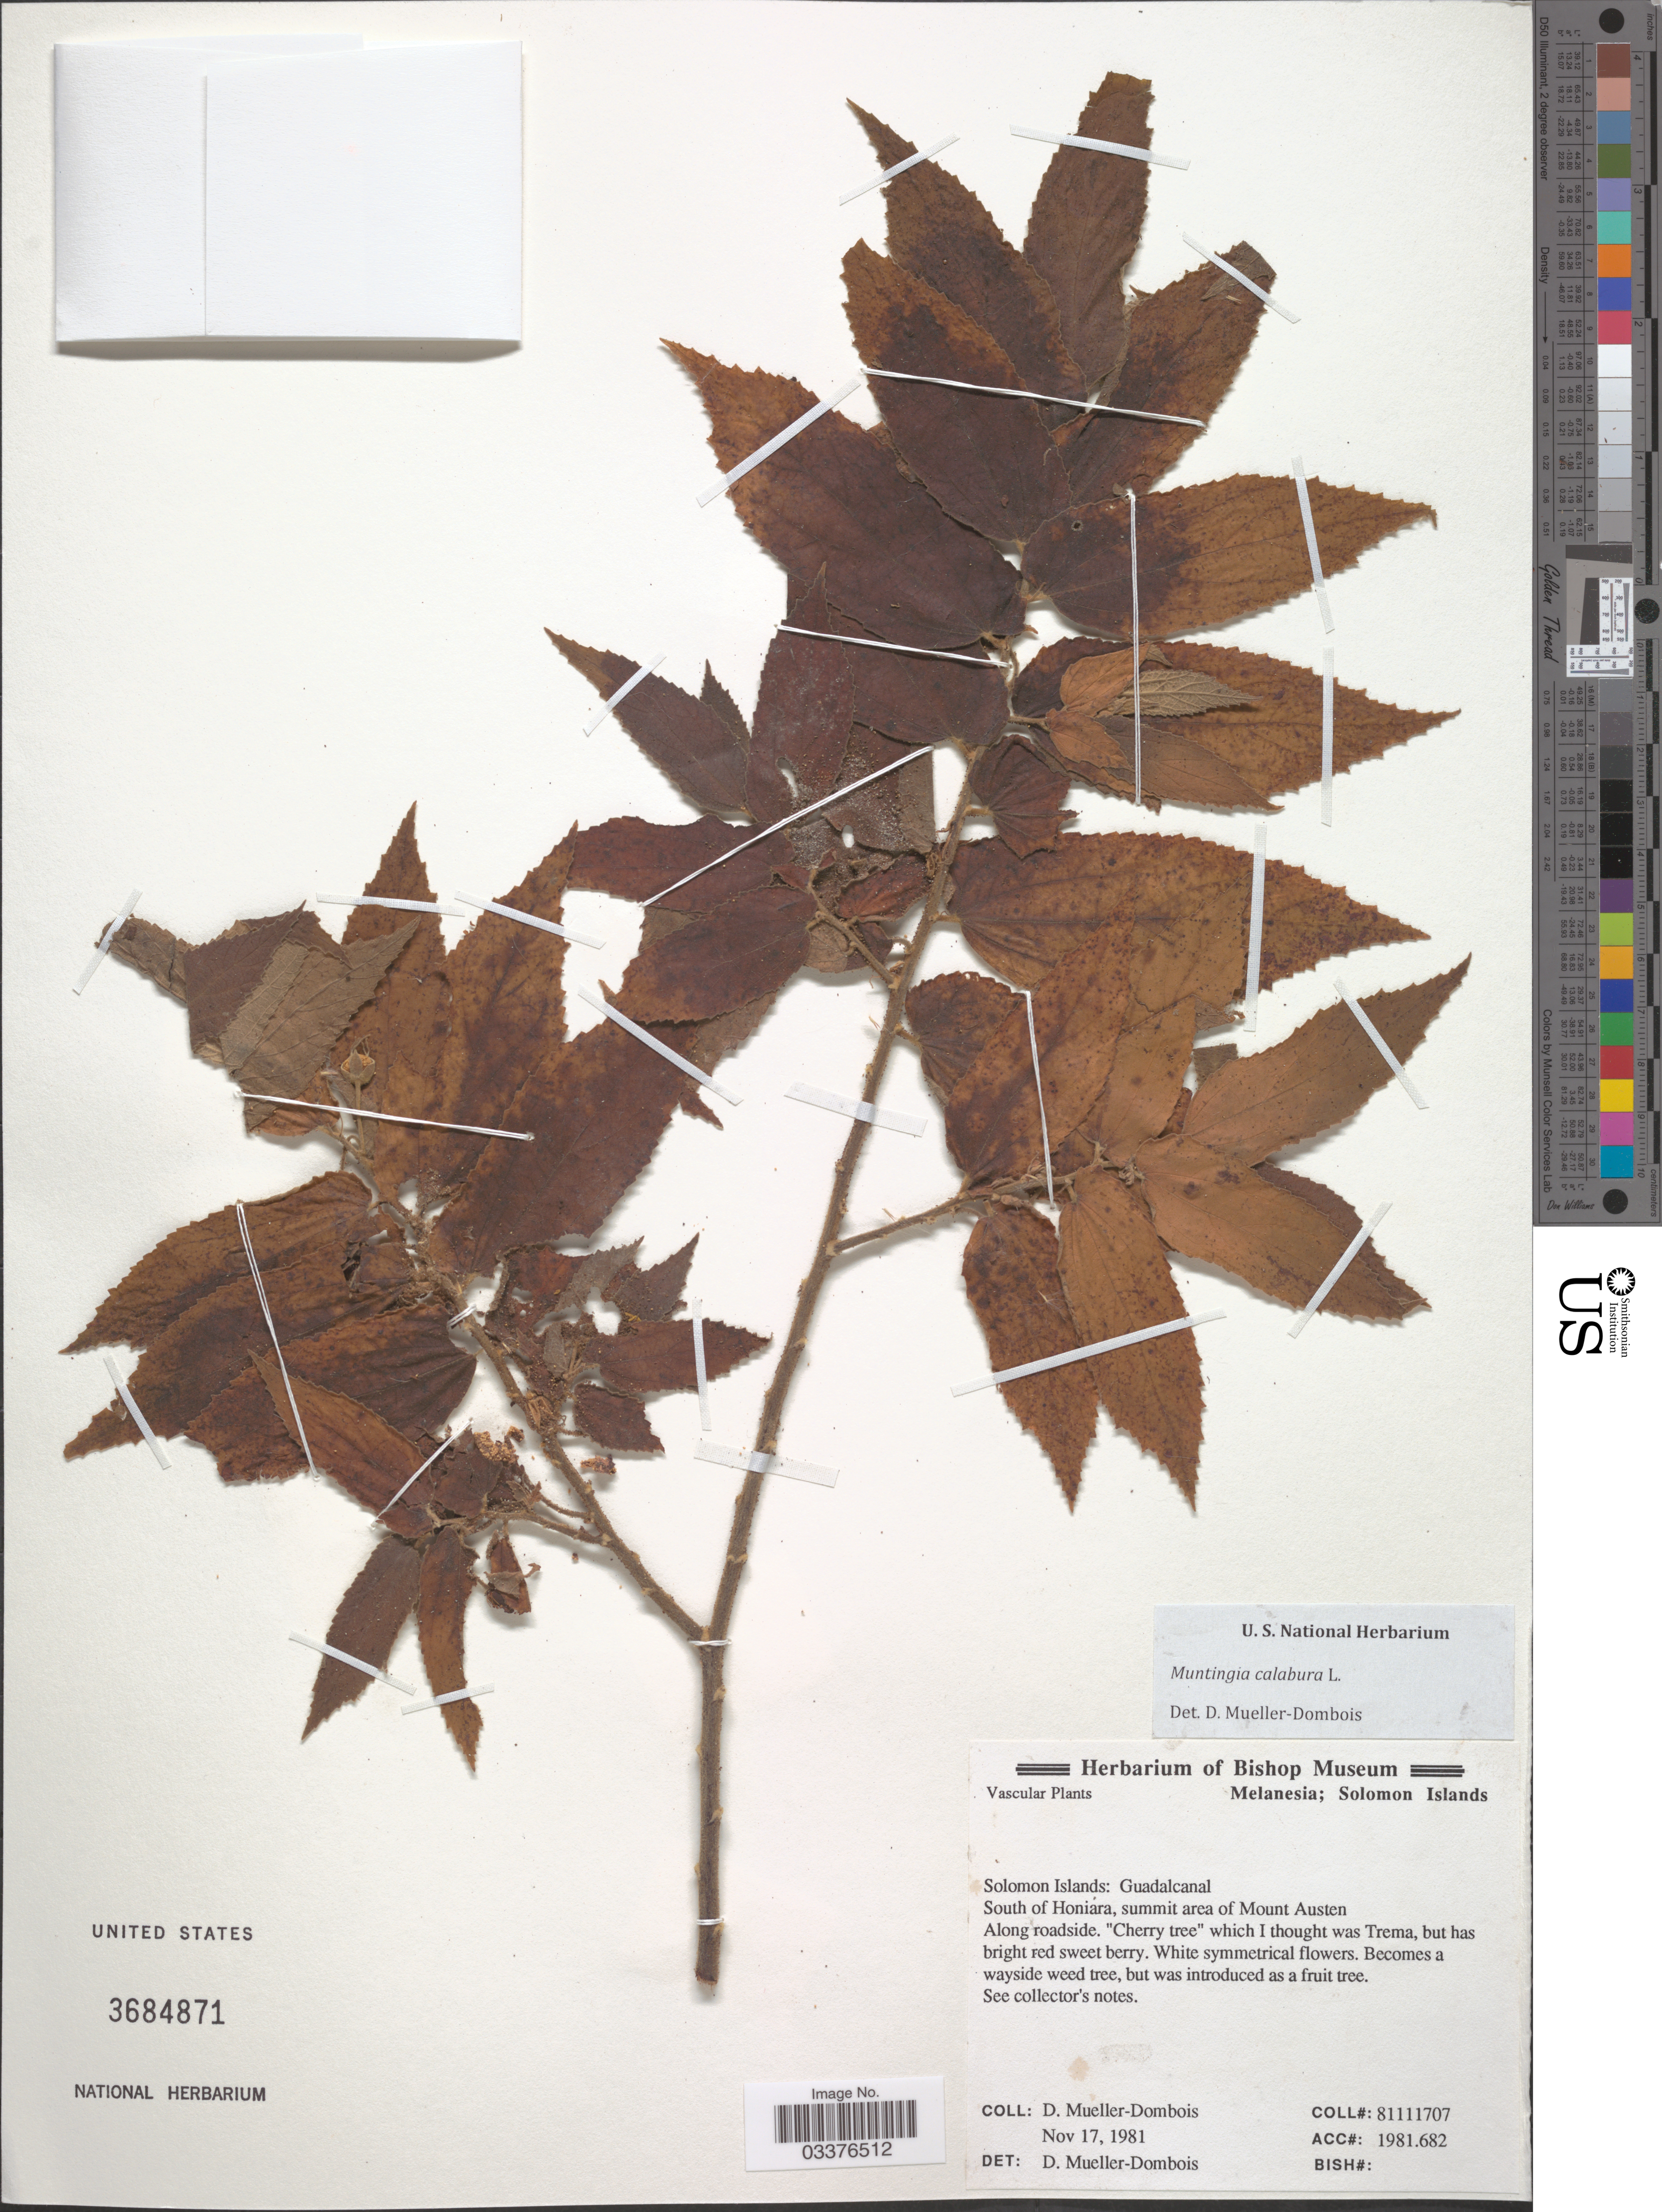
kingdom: Plantae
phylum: Tracheophyta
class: Magnoliopsida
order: Malvales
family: Muntingiaceae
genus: Muntingia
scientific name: Muntingia calabura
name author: L.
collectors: D. Mueller-Dombois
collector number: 81111707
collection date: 1981-11-17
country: Solomon Islands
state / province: Solomon Islands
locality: Guadalcanal. South of Honiara, summit area of Mount Austen.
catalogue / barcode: US 3684871